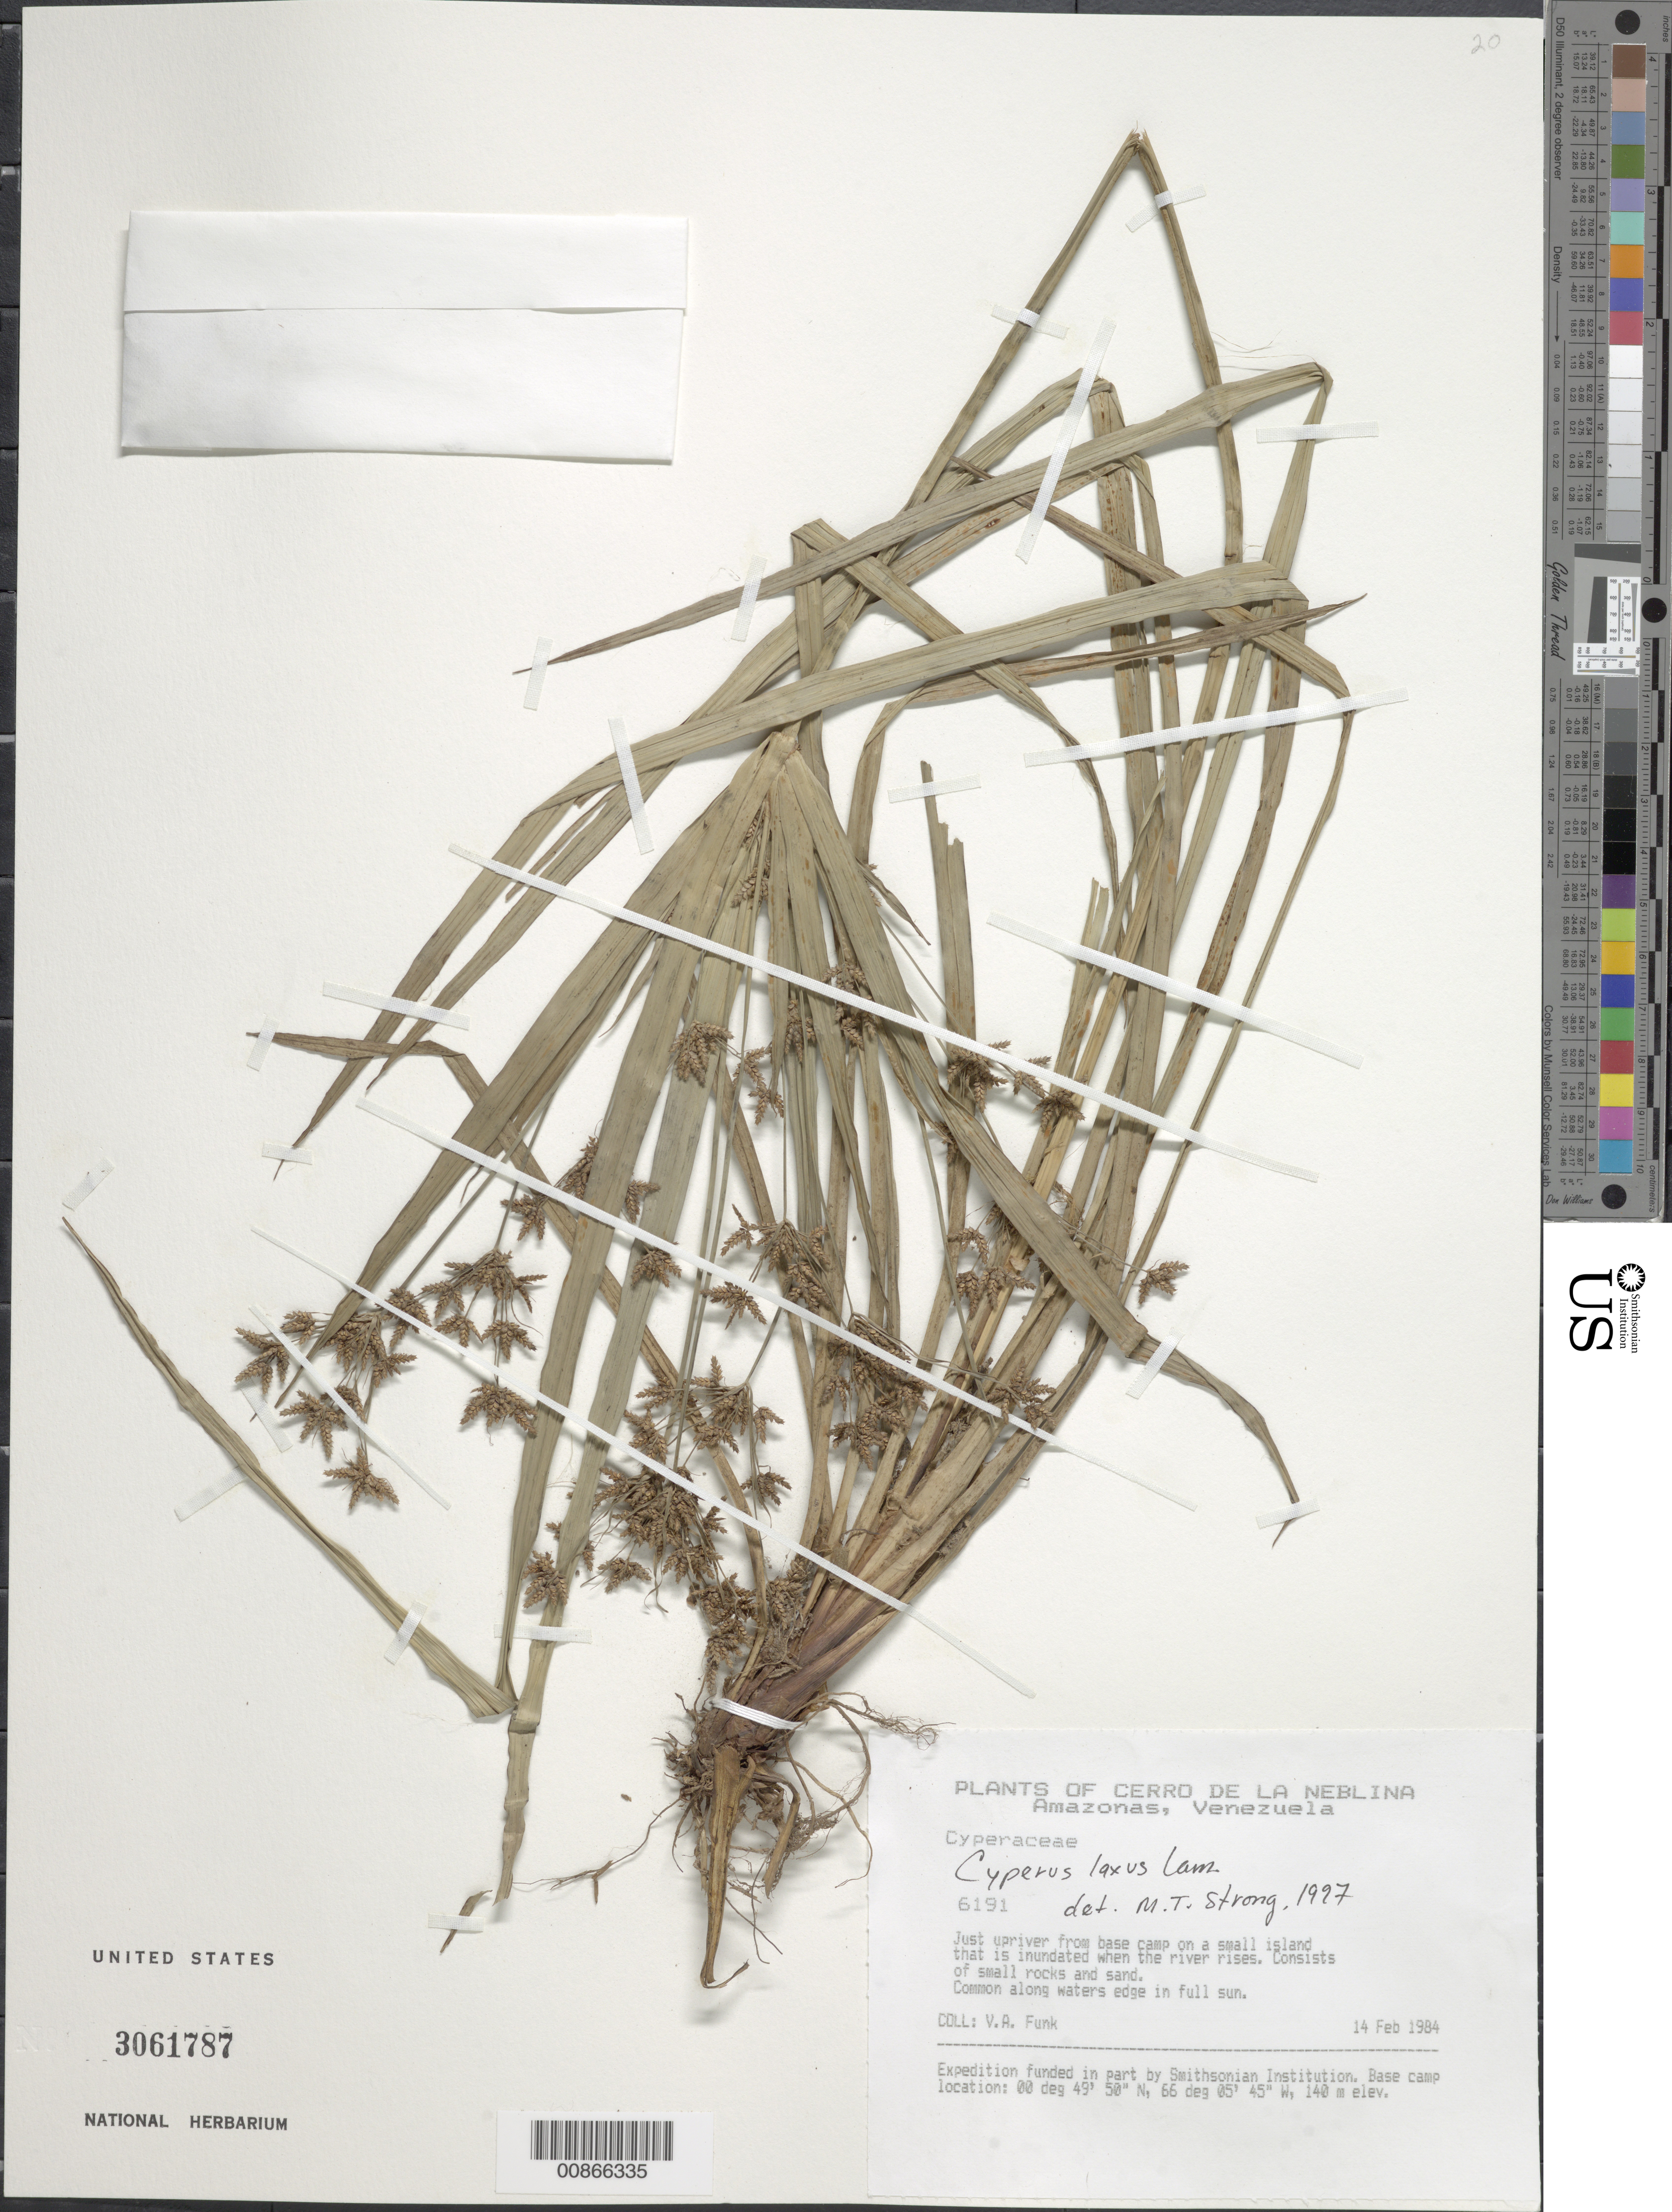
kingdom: Plantae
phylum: Tracheophyta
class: Liliopsida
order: Poales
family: Cyperaceae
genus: Cyperus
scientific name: Cyperus laxus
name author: Lam.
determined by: Strong, M. T., (US), Smithsonian Institution - National Museum of Natural History (UNITED STATES)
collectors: V. Funk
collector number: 6191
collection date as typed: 14-Feb-84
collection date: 1984-02-14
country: Venezuela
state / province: Amazonas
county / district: Río Negro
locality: Cerro de la Neblina, upriver from base camp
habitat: Small island that is inundated when the river rises, consists of small rocks and sand; along waters edge in full sun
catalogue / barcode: US 3061787